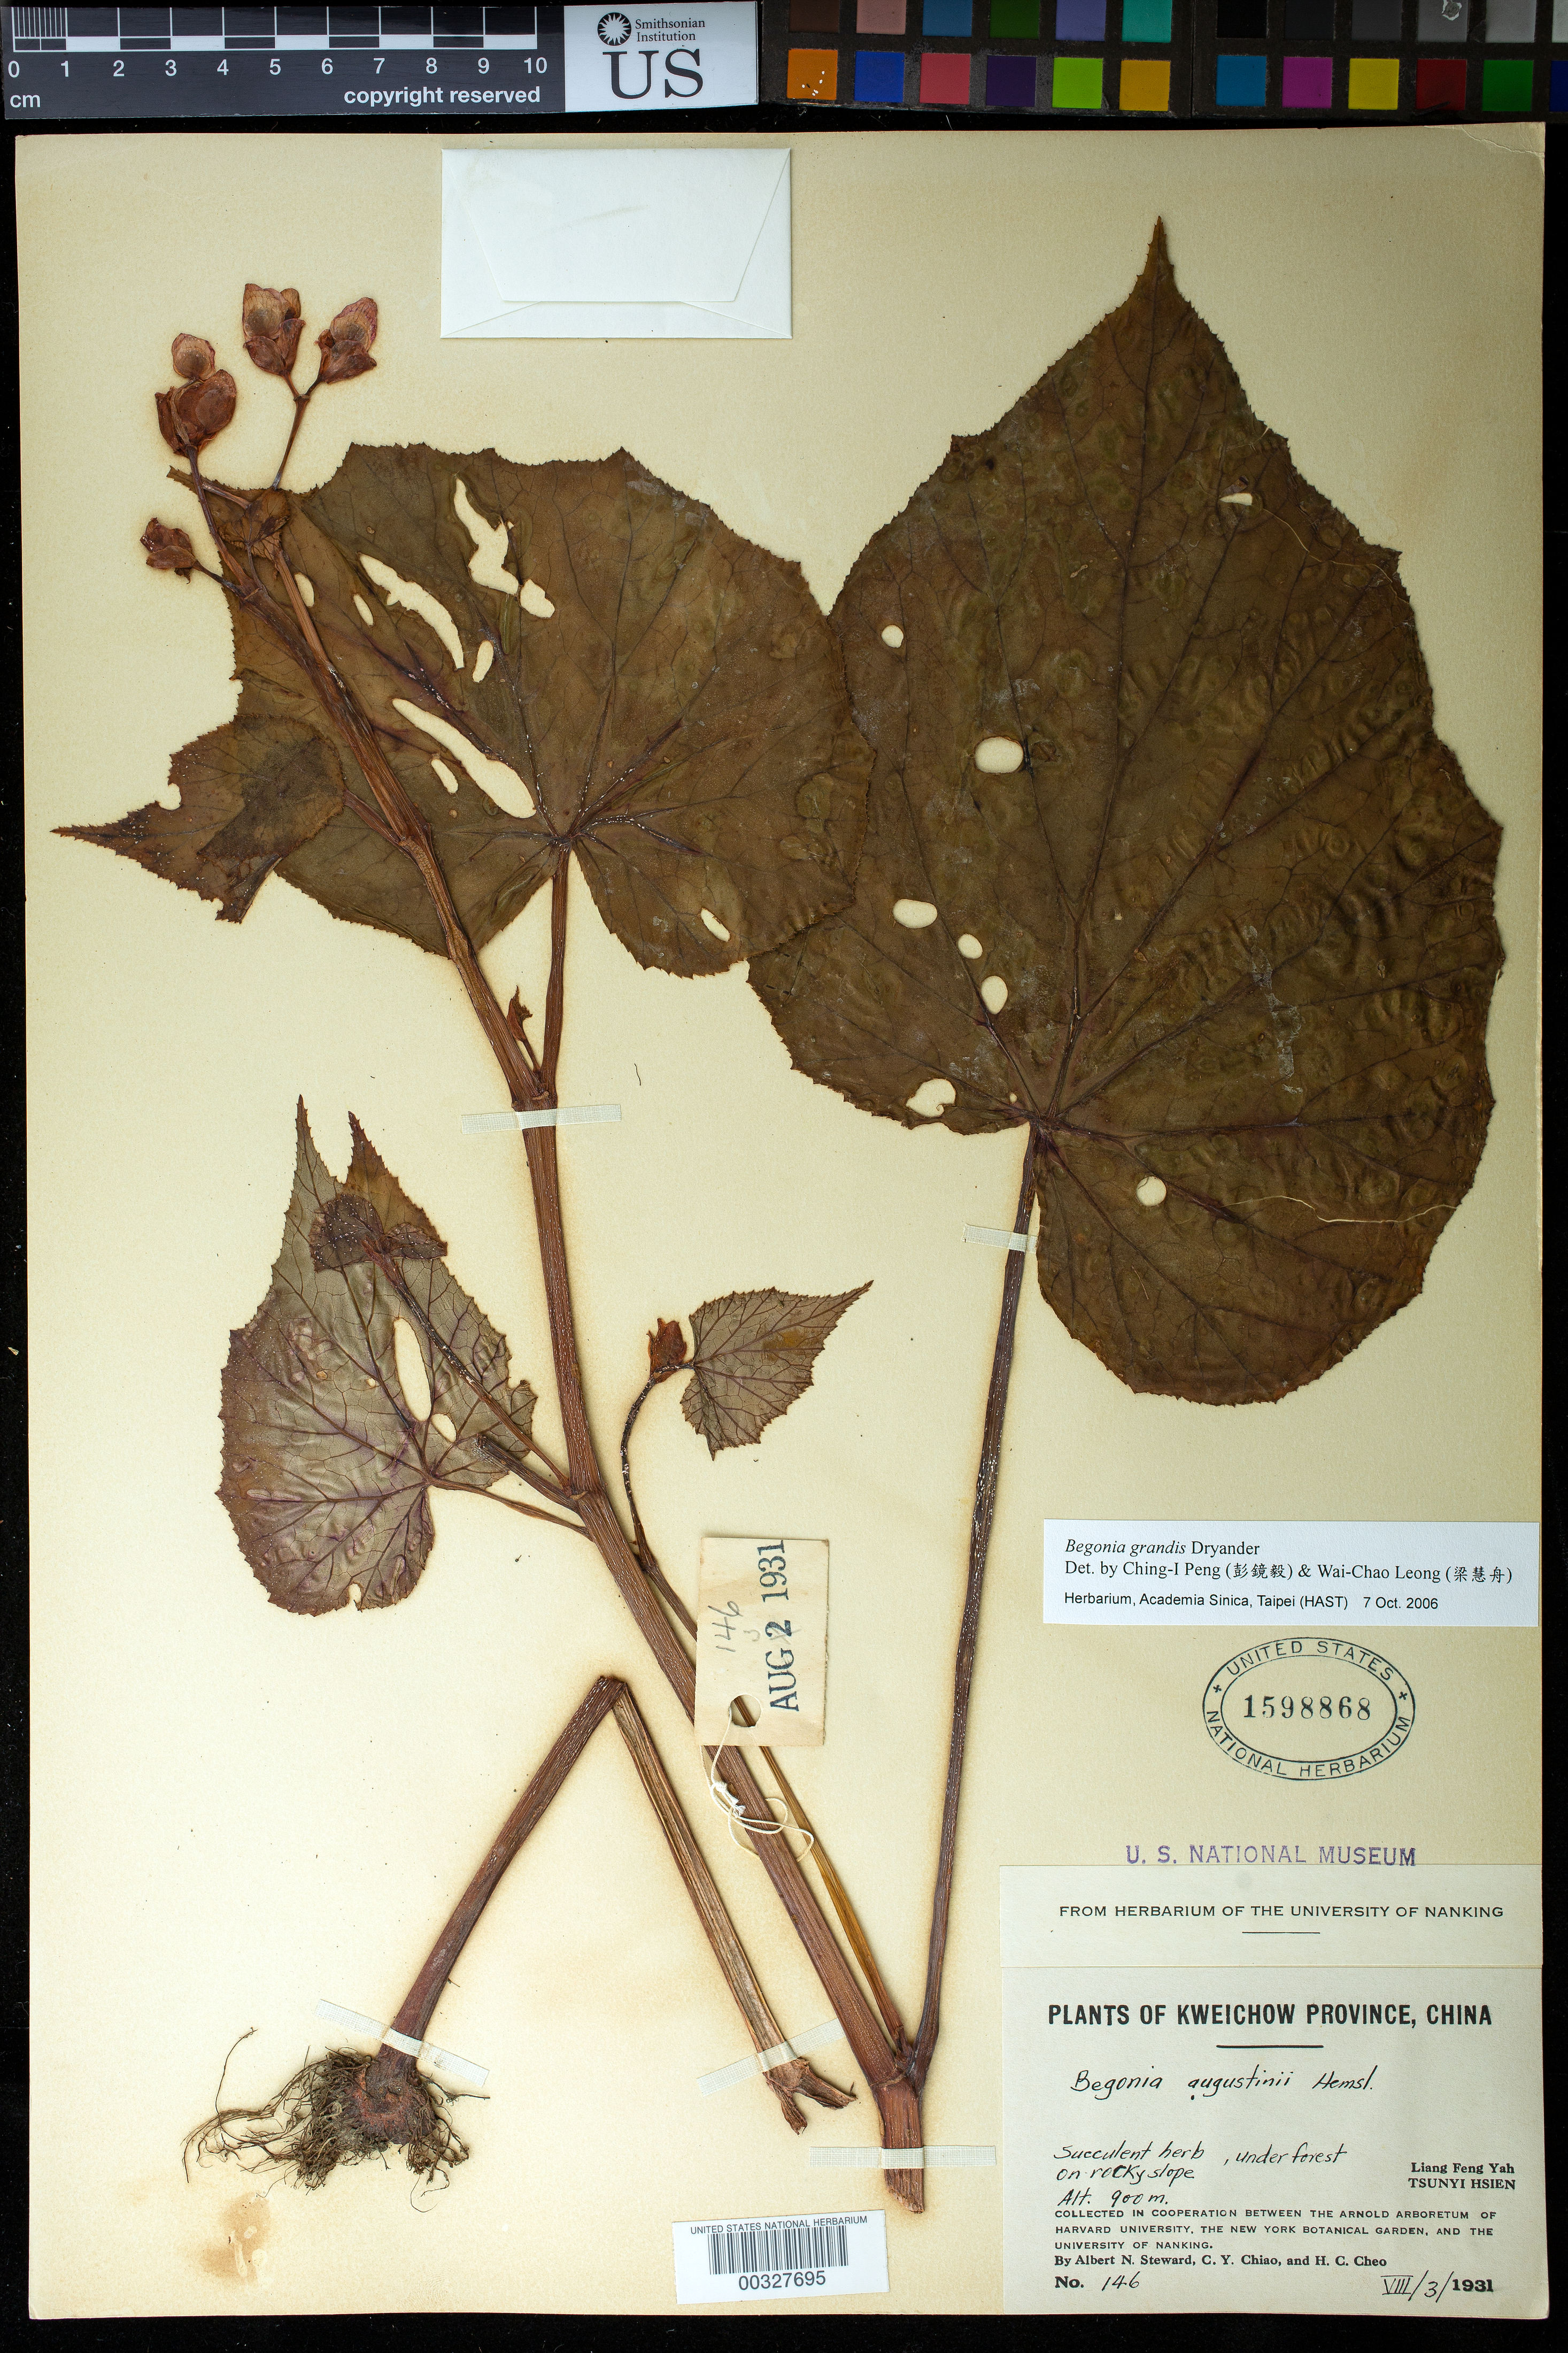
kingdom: Plantae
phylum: Tracheophyta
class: Magnoliopsida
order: Cucurbitales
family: Begoniaceae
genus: Begonia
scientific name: Begonia grandis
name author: Dryand.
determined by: Peng, Ching-I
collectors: A. N. Steward, C. Y. Chiao & H. Cheo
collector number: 146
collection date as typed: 03 Aug 1931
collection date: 1931-08-03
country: China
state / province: Guizhou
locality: Liang feng yah, tsunyi hsien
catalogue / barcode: US 1598868